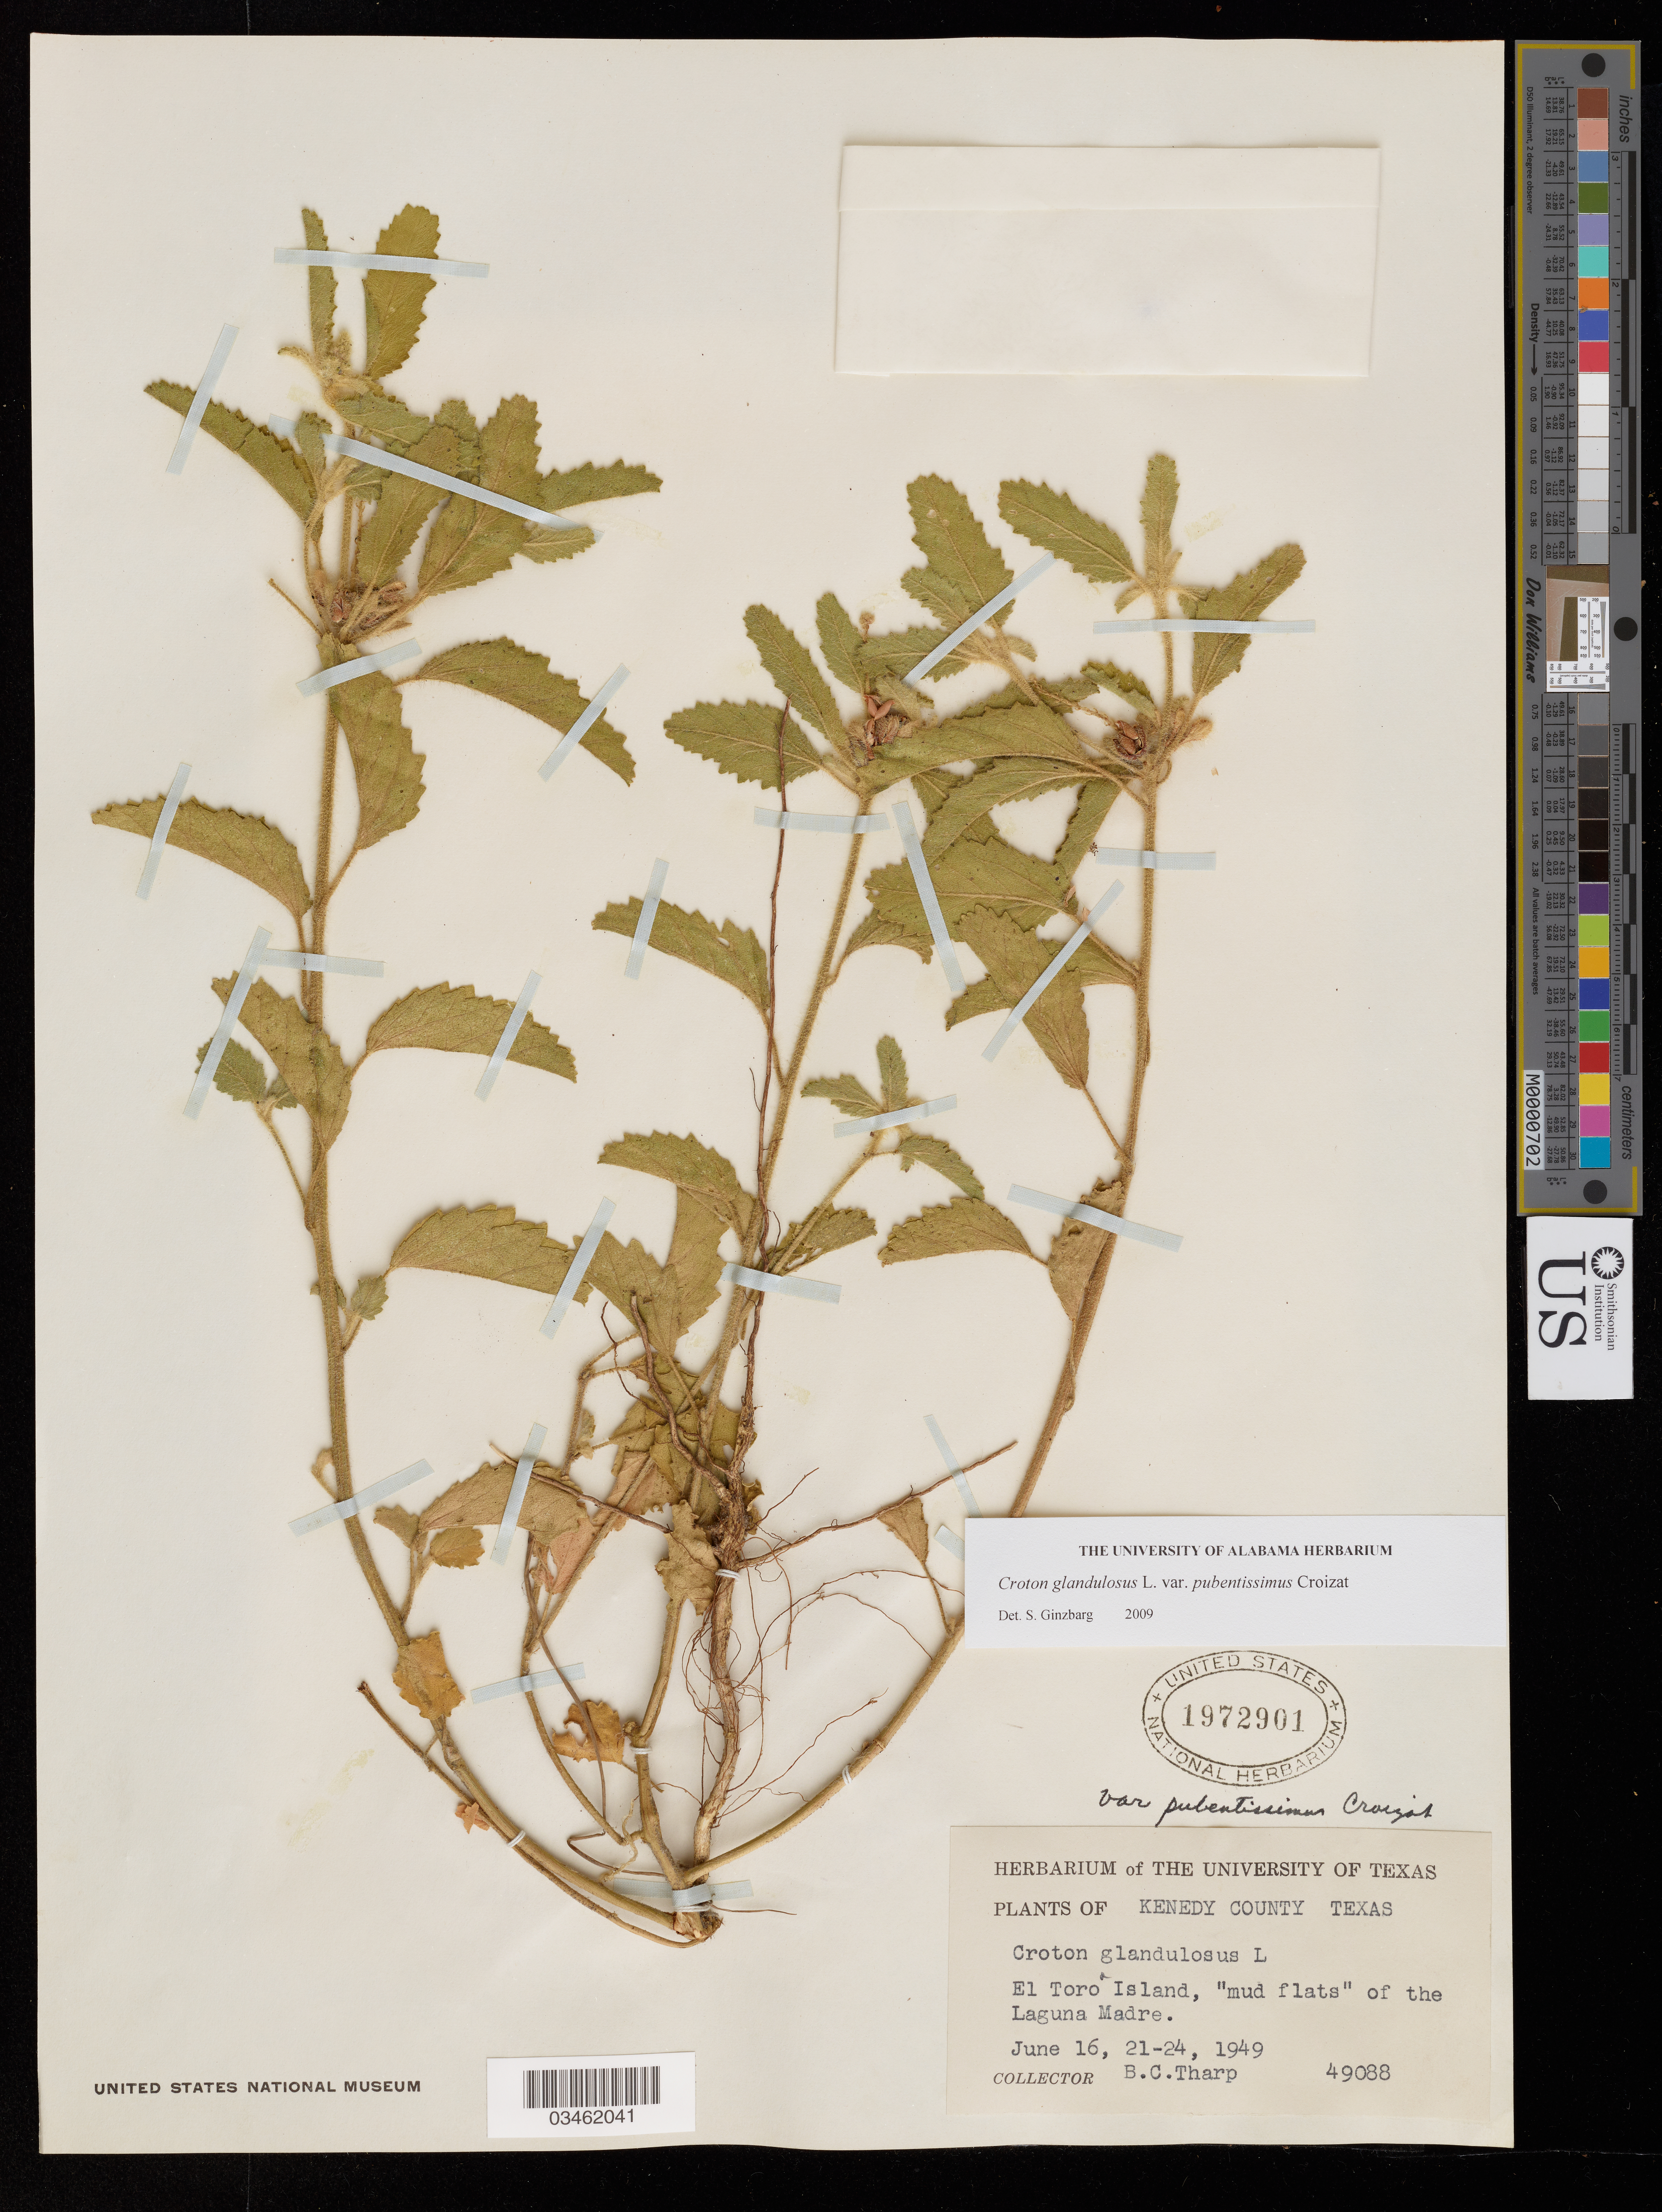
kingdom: Plantae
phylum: Tracheophyta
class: Magnoliopsida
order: Malpighiales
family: Euphorbiaceae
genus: Croton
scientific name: Croton glandulosus var. pubentissimus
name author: Croizat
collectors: B. Tharp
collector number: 49088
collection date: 1949-06-16/1949-06-21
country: United States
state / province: Texas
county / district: Kenedy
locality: Kenedy County. El Toro Island, "mud flats" of the Laguna Madre.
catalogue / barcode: US 1972901